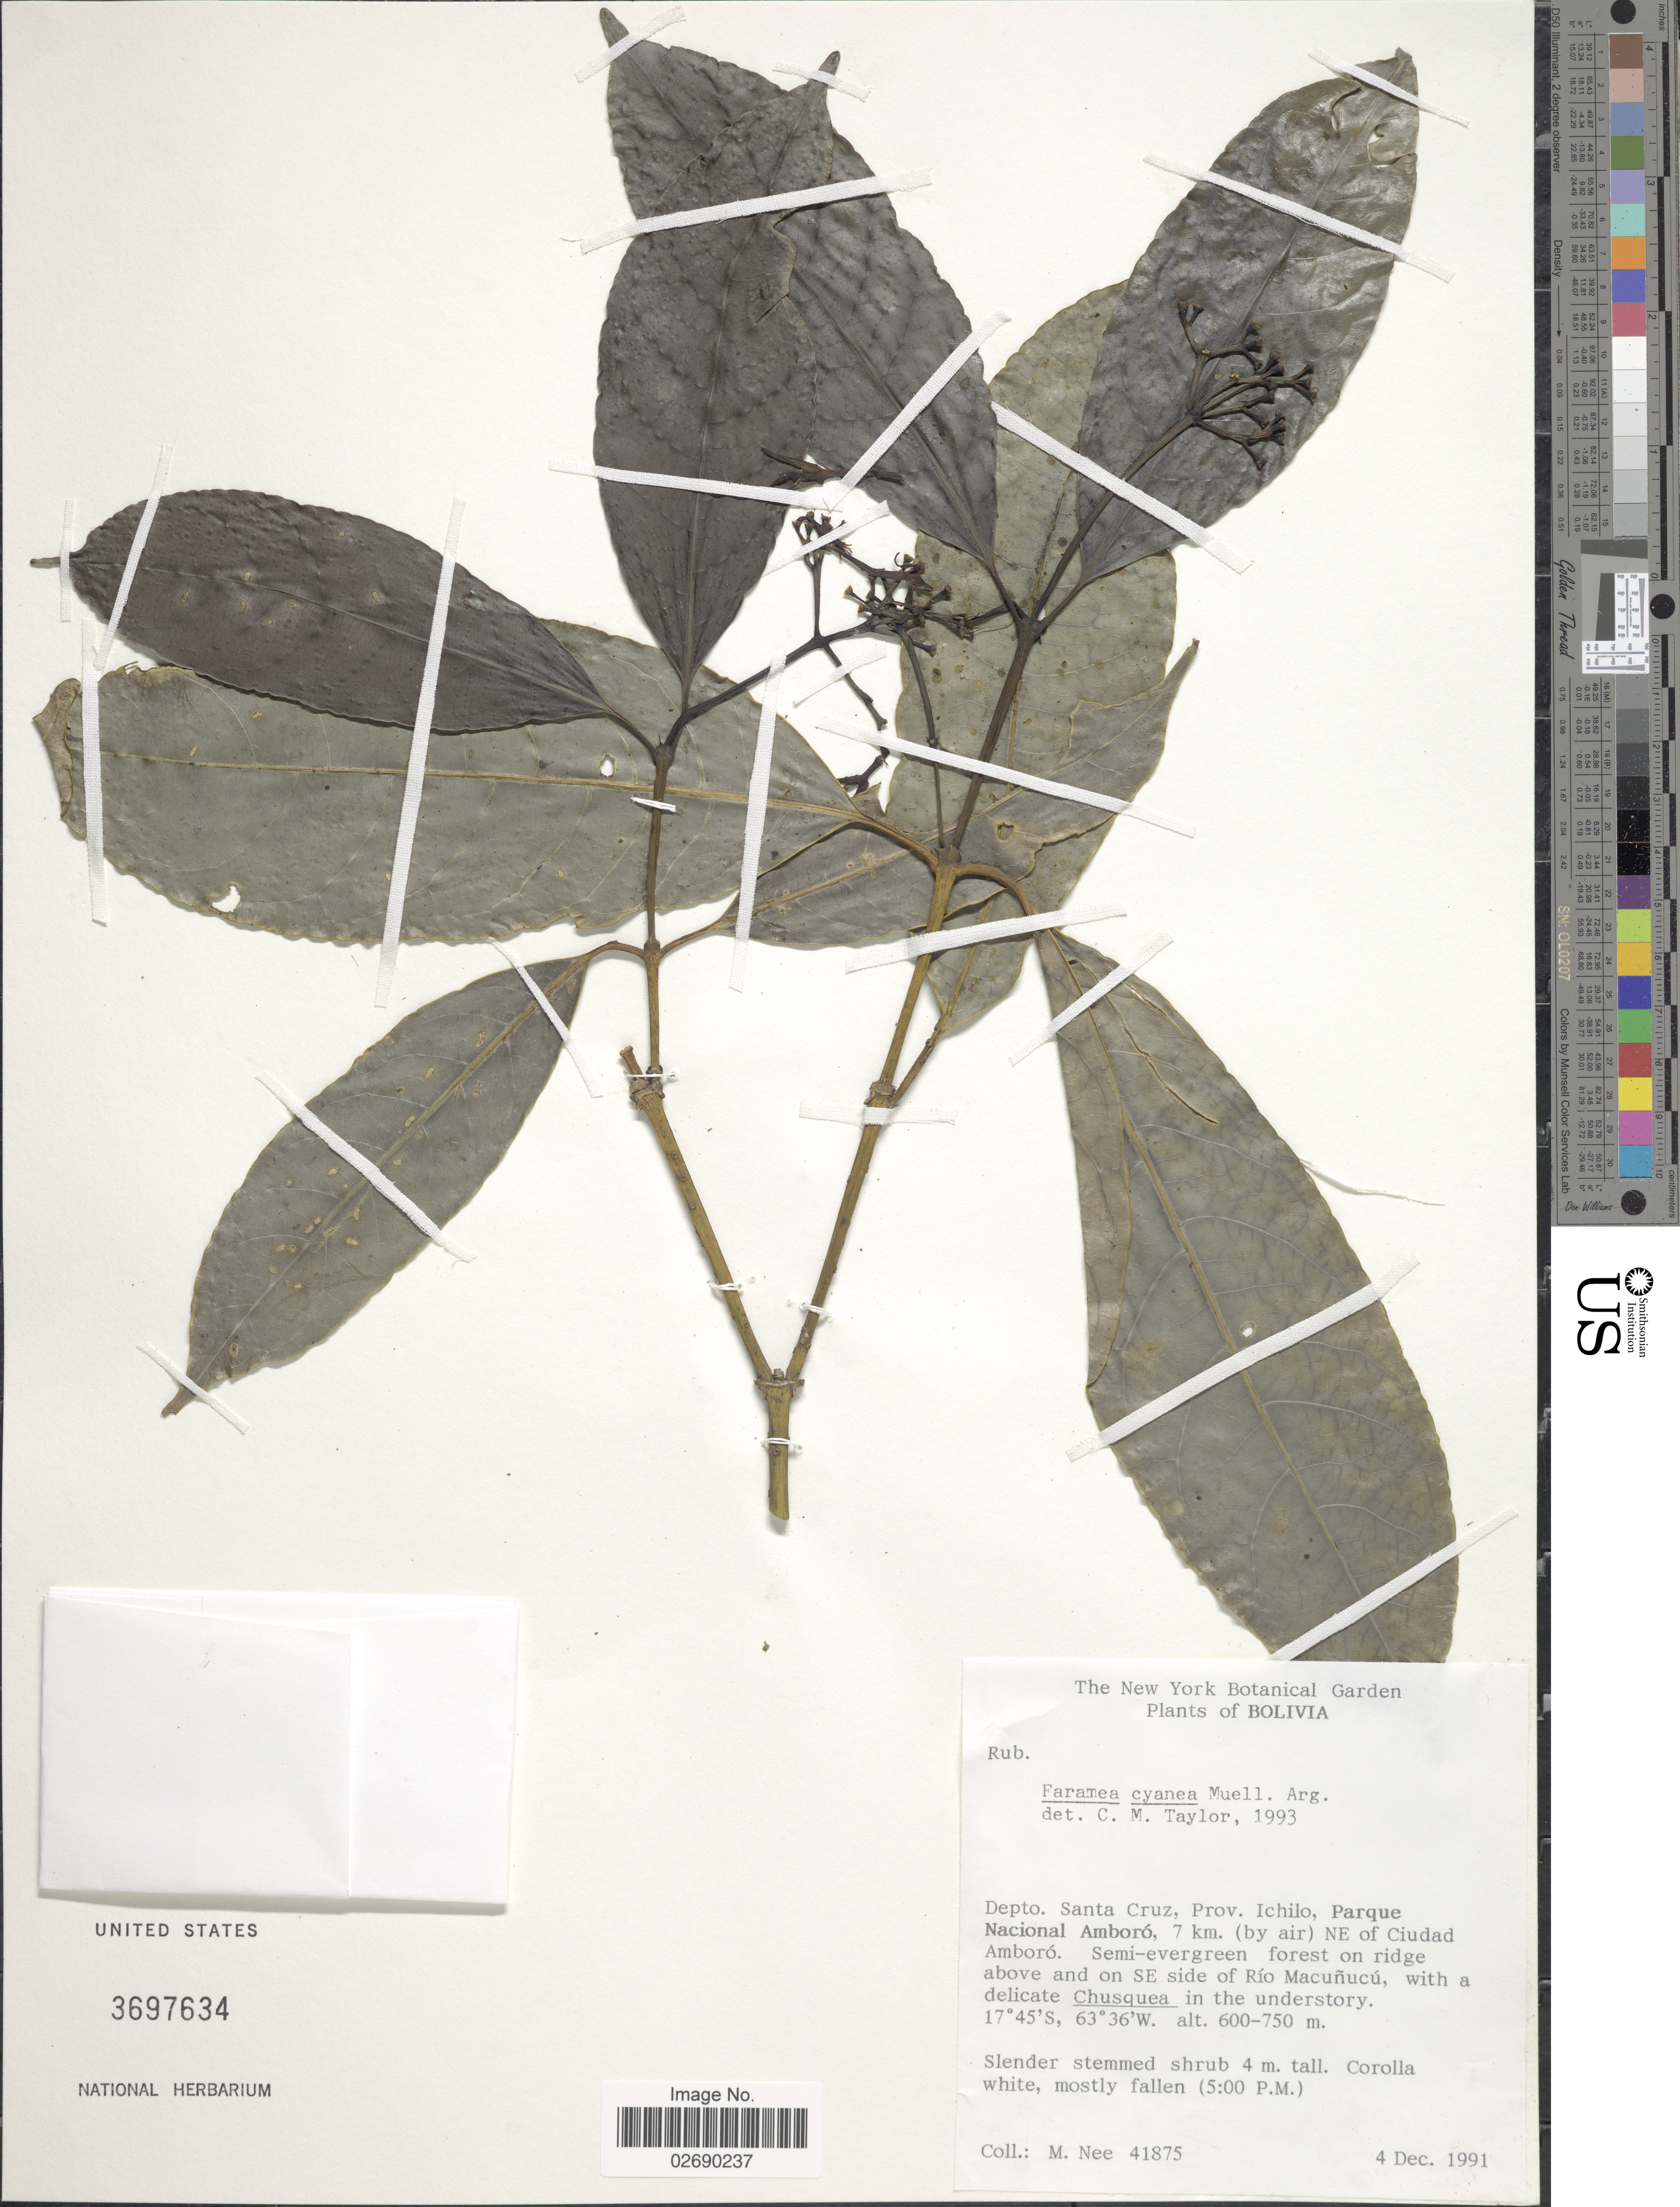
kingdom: Plantae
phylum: Tracheophyta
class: Magnoliopsida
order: Gentianales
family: Rubiaceae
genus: Faramea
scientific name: Faramea cyanea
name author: Müll. Arg.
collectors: M. Nee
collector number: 41875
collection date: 1991-12-04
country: Bolivia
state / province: Santa Cruz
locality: Depto. Santa Cruz. Ichilo, Parque Nacional Amboró, 7 km (by air) NE of Ciudad Amboró. Semi-evergreen forest on ridge above and on SE side of Río Macuñucú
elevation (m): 600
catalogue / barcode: US 3697634